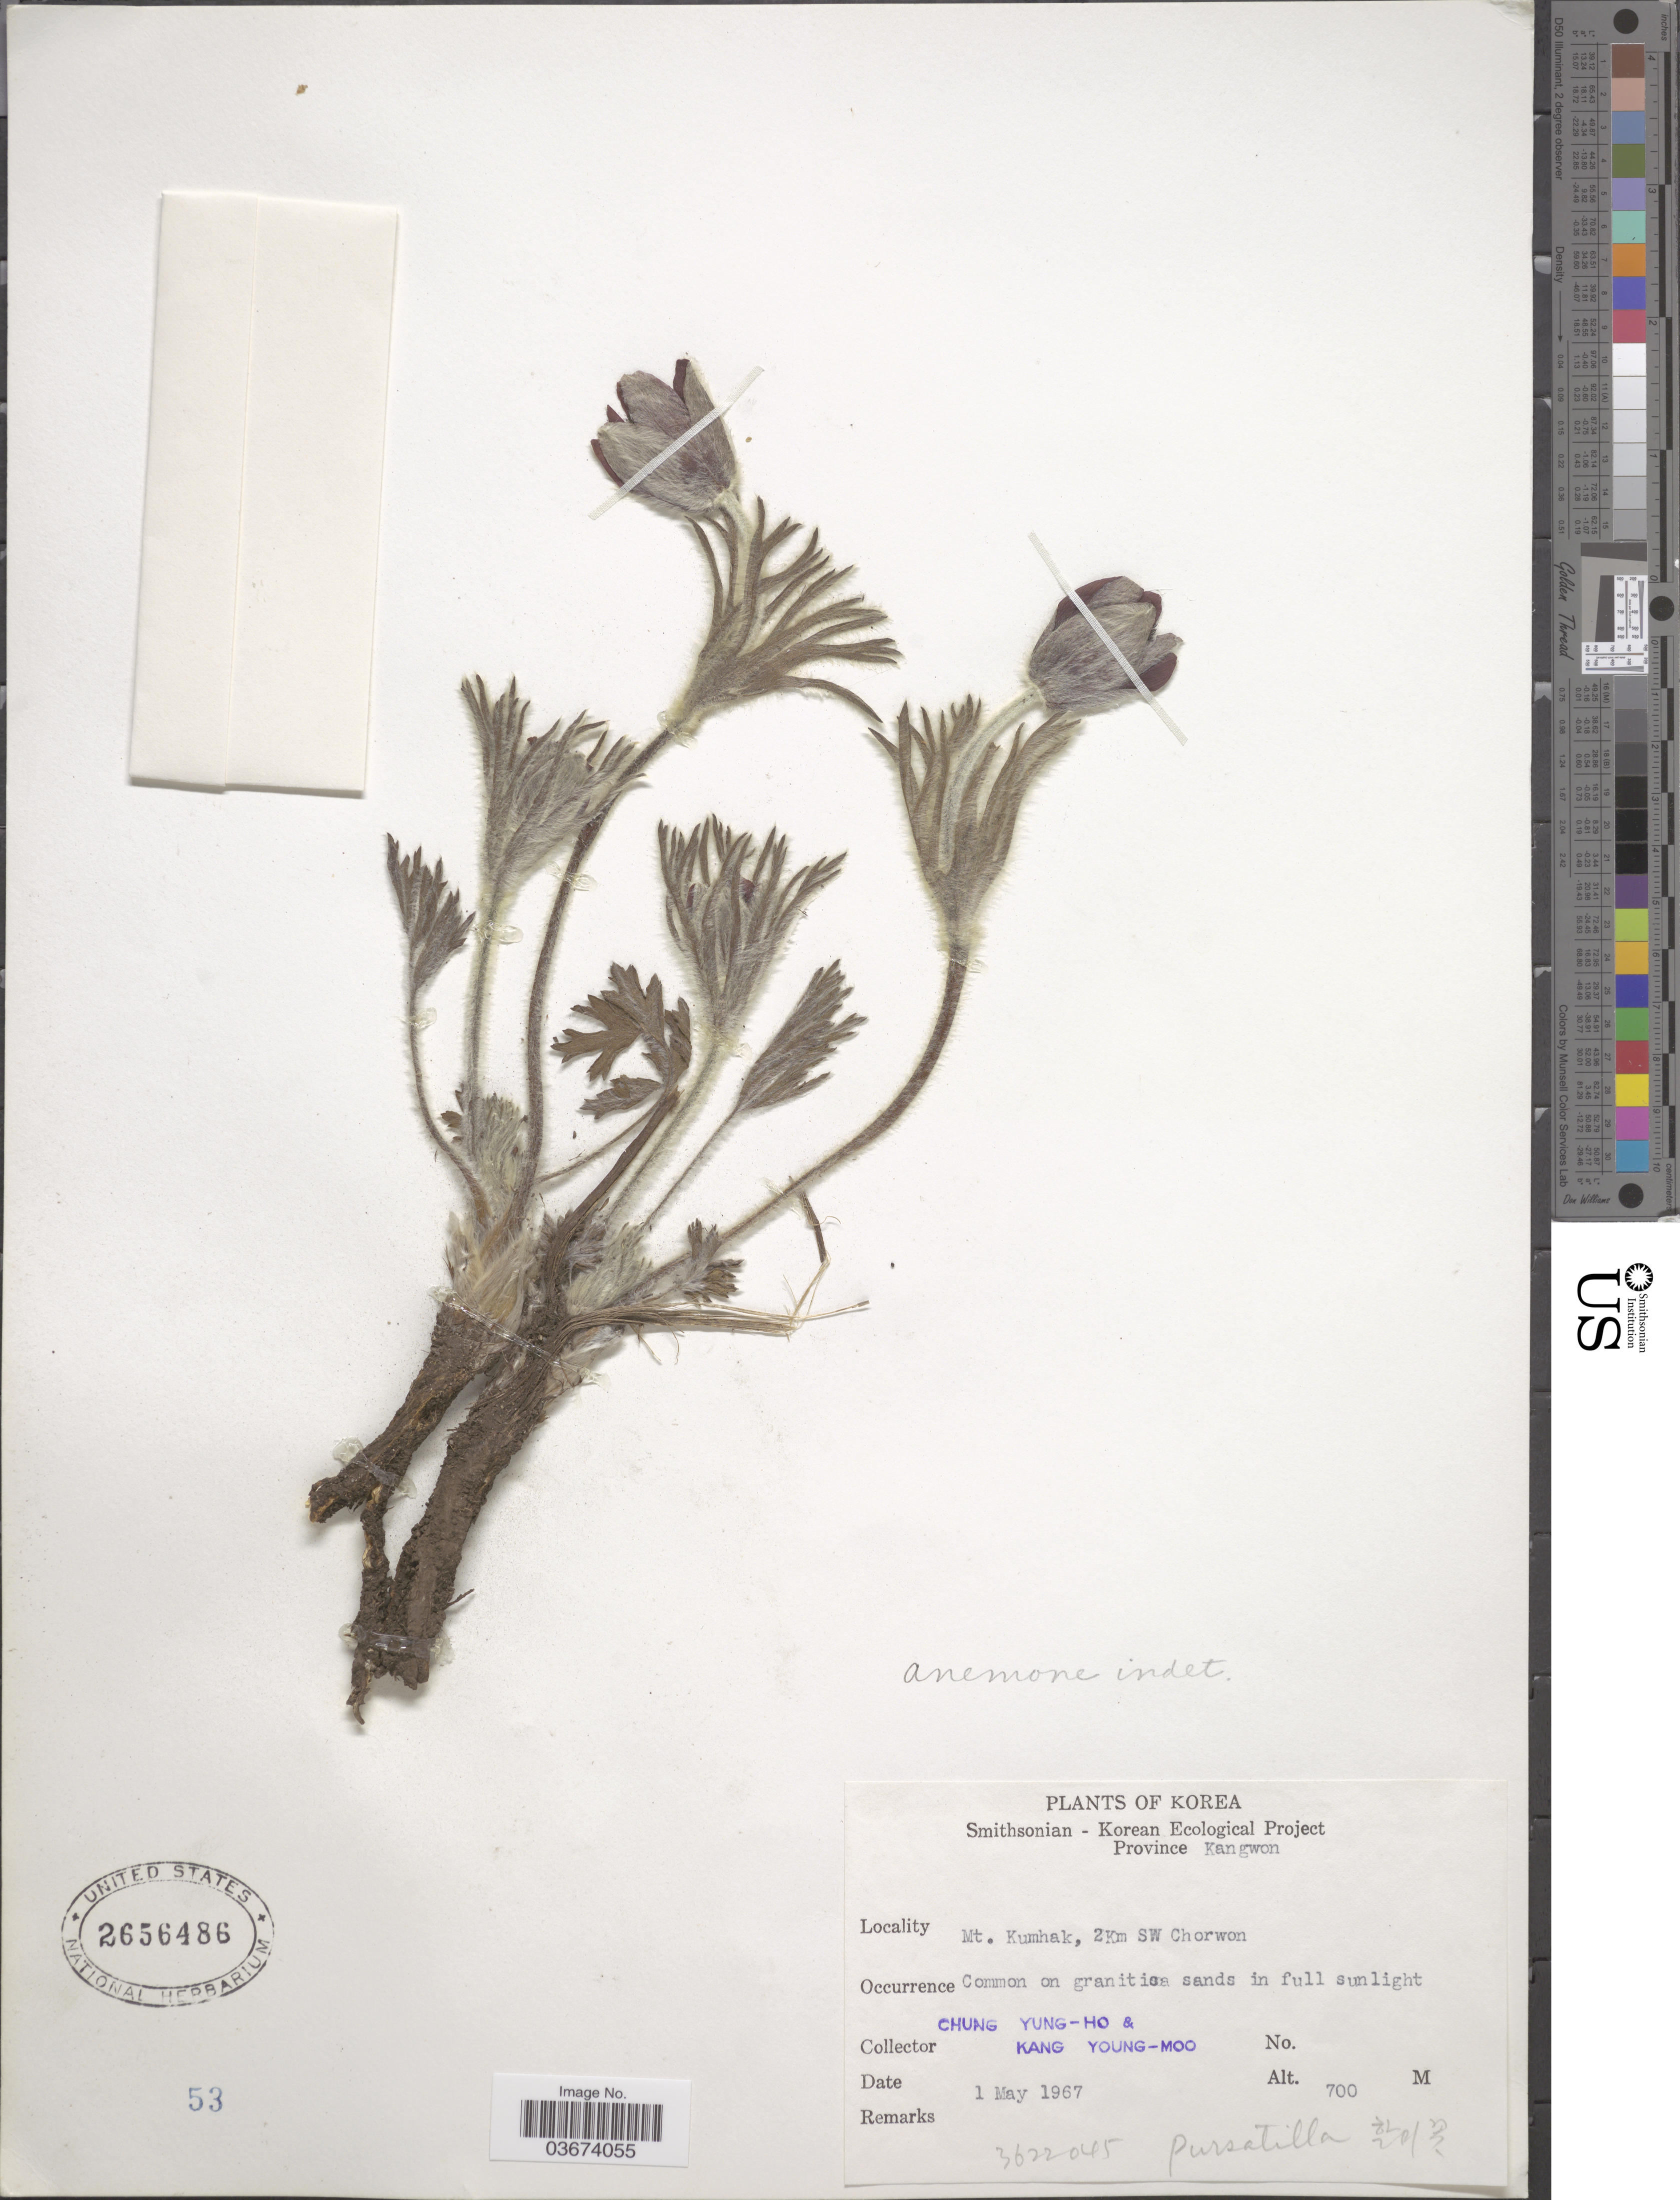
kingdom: Plantae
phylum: Tracheophyta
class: Magnoliopsida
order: Ranunculales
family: Ranunculaceae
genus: Anemone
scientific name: Anemone sp.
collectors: C. Yung-Ho & K. Young-Moo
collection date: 1967-05-01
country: North Korea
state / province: Kangwon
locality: Korea. Mt. Kumhak, 2Km SW Chorwon.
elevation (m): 700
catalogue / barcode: US 2656486